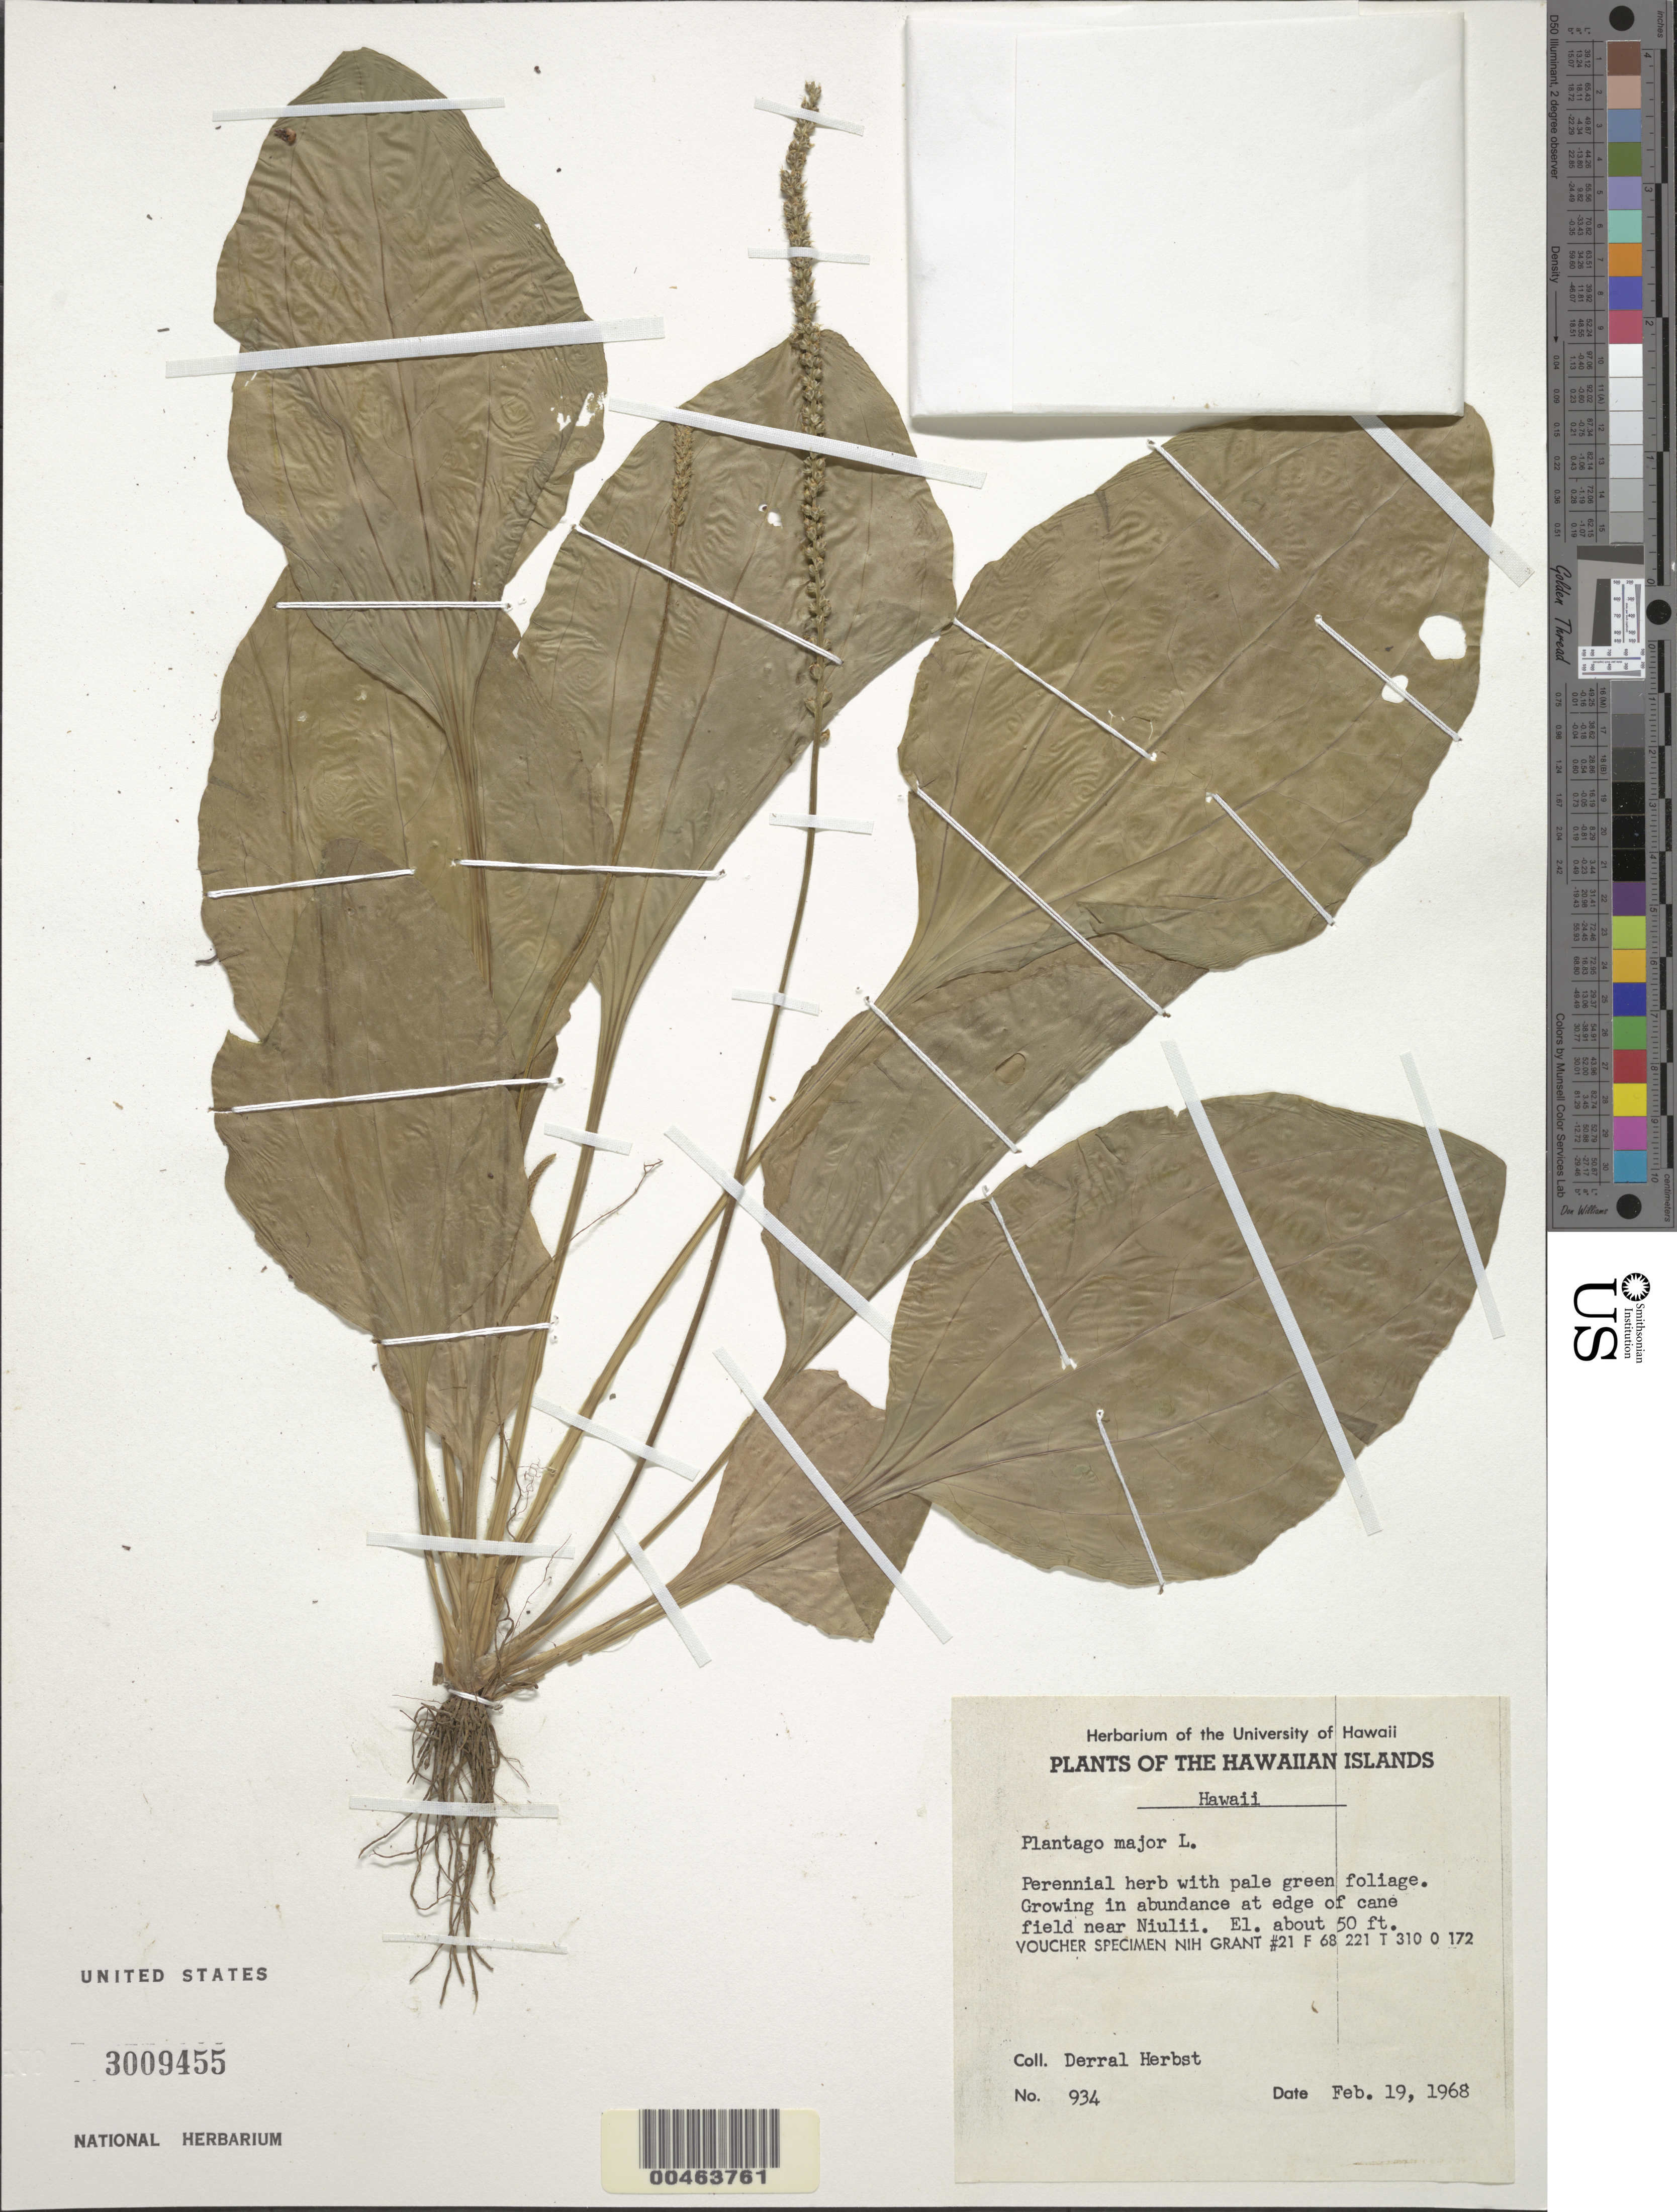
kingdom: Plantae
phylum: Tracheophyta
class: Magnoliopsida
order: Lamiales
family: Plantaginaceae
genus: Plantago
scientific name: Plantago major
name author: L.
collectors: D. R. Herbst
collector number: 934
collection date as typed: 19 Feb 1968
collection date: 1968-02-19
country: United States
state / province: Hawaii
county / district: Hawaii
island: Hawaii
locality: near Niulii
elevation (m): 15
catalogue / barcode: US 3009455